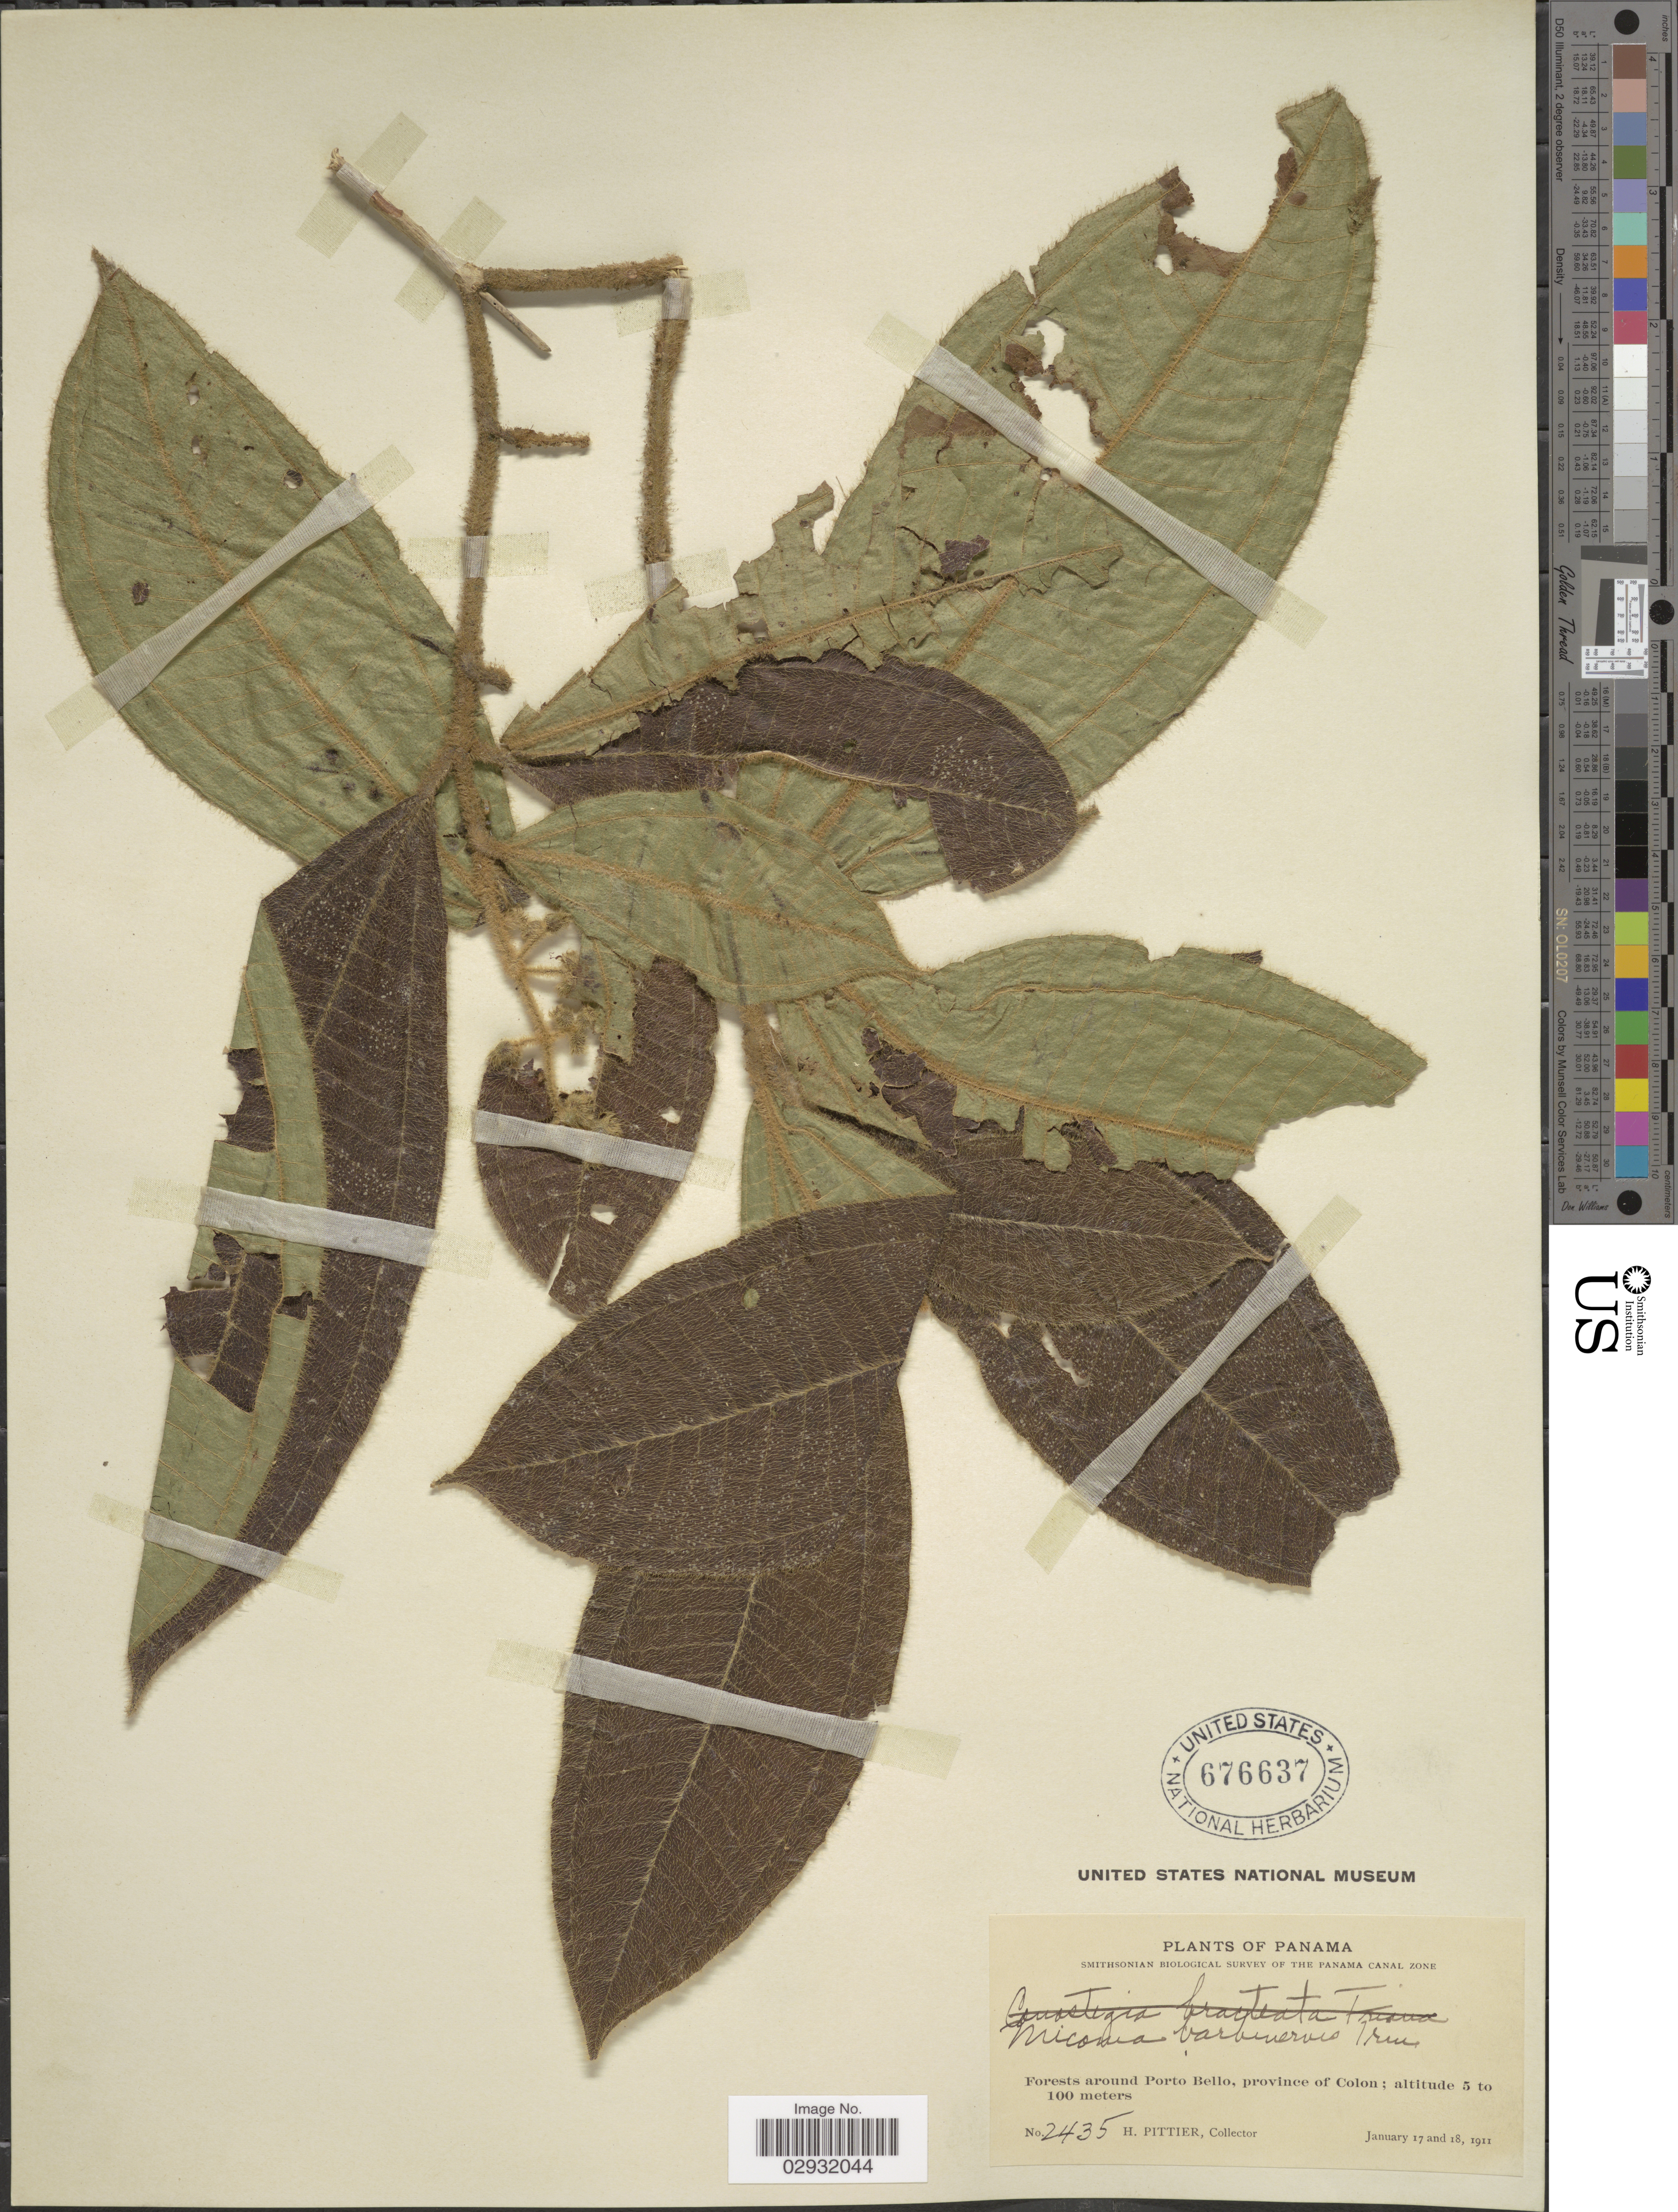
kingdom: Plantae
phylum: Tracheophyta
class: Magnoliopsida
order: Myrtales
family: Melastomataceae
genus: Miconia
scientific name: Miconia barbinervis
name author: (Benth.) Triana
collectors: H. F. Pittier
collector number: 2435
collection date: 1911-01-17/1911-01-18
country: Panama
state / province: Colón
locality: Forests around Porto Bello.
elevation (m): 5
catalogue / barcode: US 676637